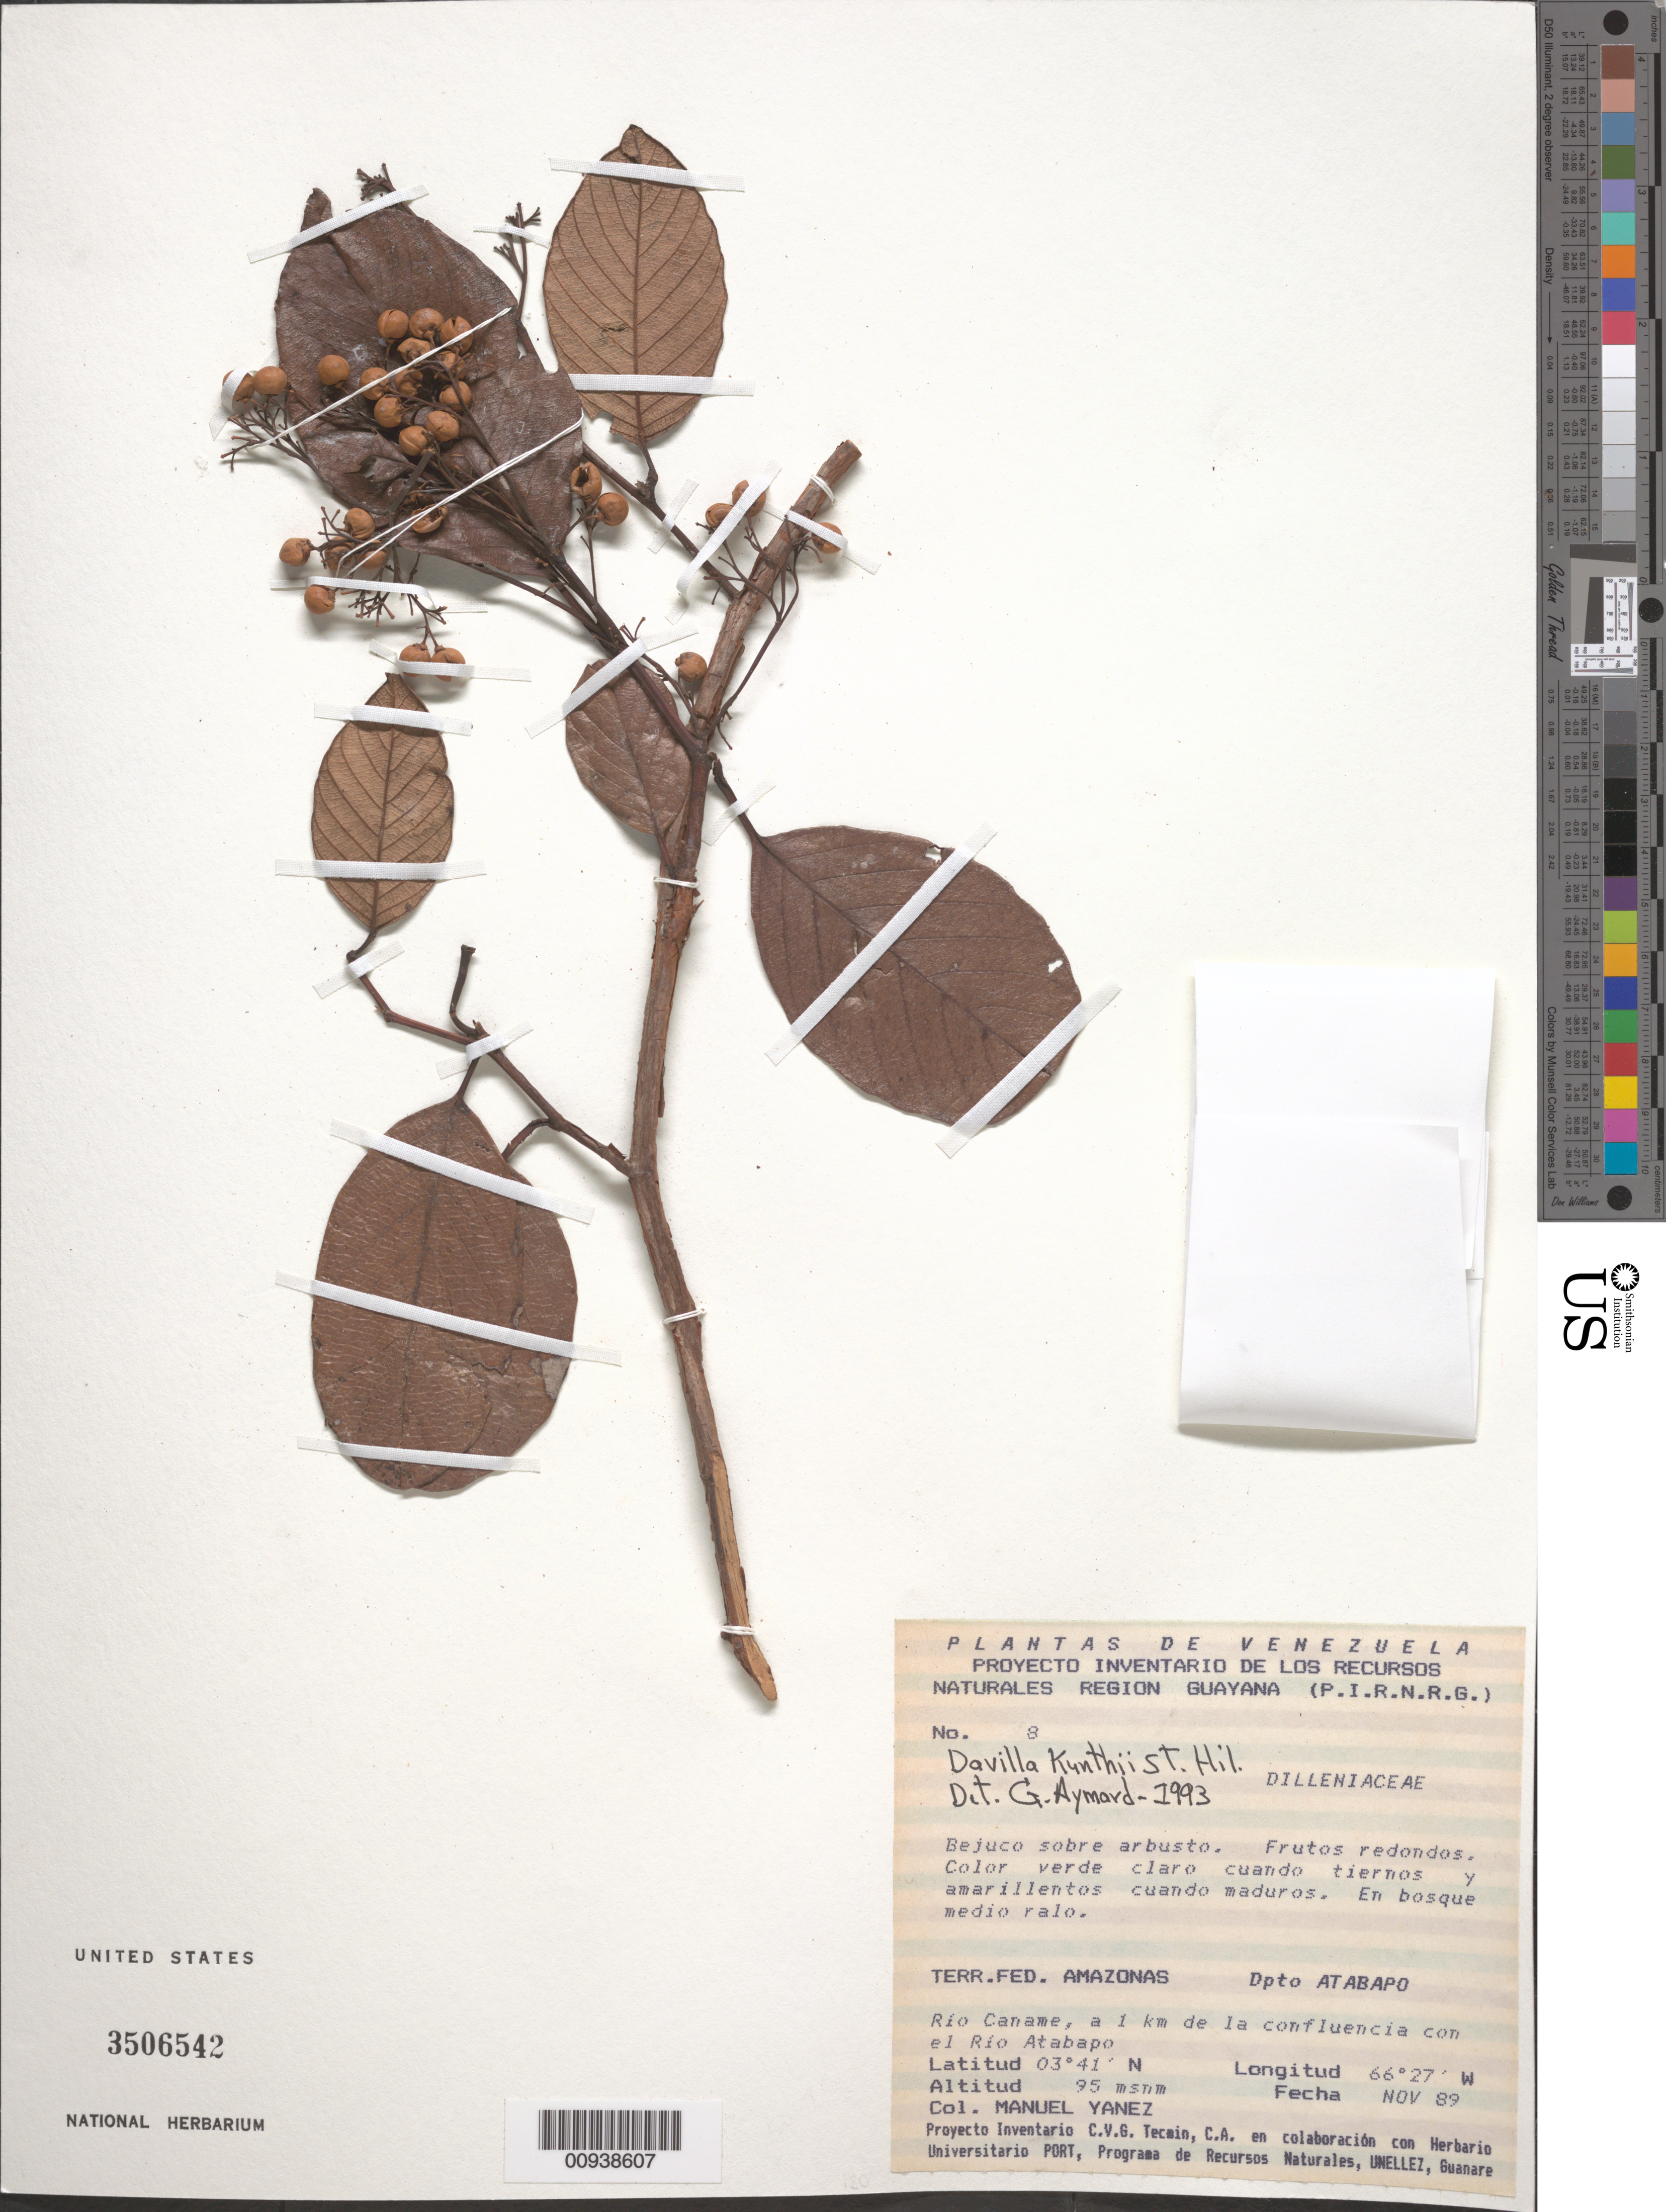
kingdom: Plantae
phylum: Tracheophyta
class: Magnoliopsida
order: Dilleniales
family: Dilleniaceae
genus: Davilla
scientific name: Davilla kunthii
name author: A. St.-Hil.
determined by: Aymard C., G. A., (PORT), Univ. Nac. Exp. de los Llanos Ezequiel Zamora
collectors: M. Yanez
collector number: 8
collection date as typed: Nov-89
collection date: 1989-11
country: Venezuela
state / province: Amazonas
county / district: Atabapo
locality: Río Caname, a 1 km de la confluencia con el río Atabapo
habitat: Bosque medio ralo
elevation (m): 95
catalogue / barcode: US 3506542